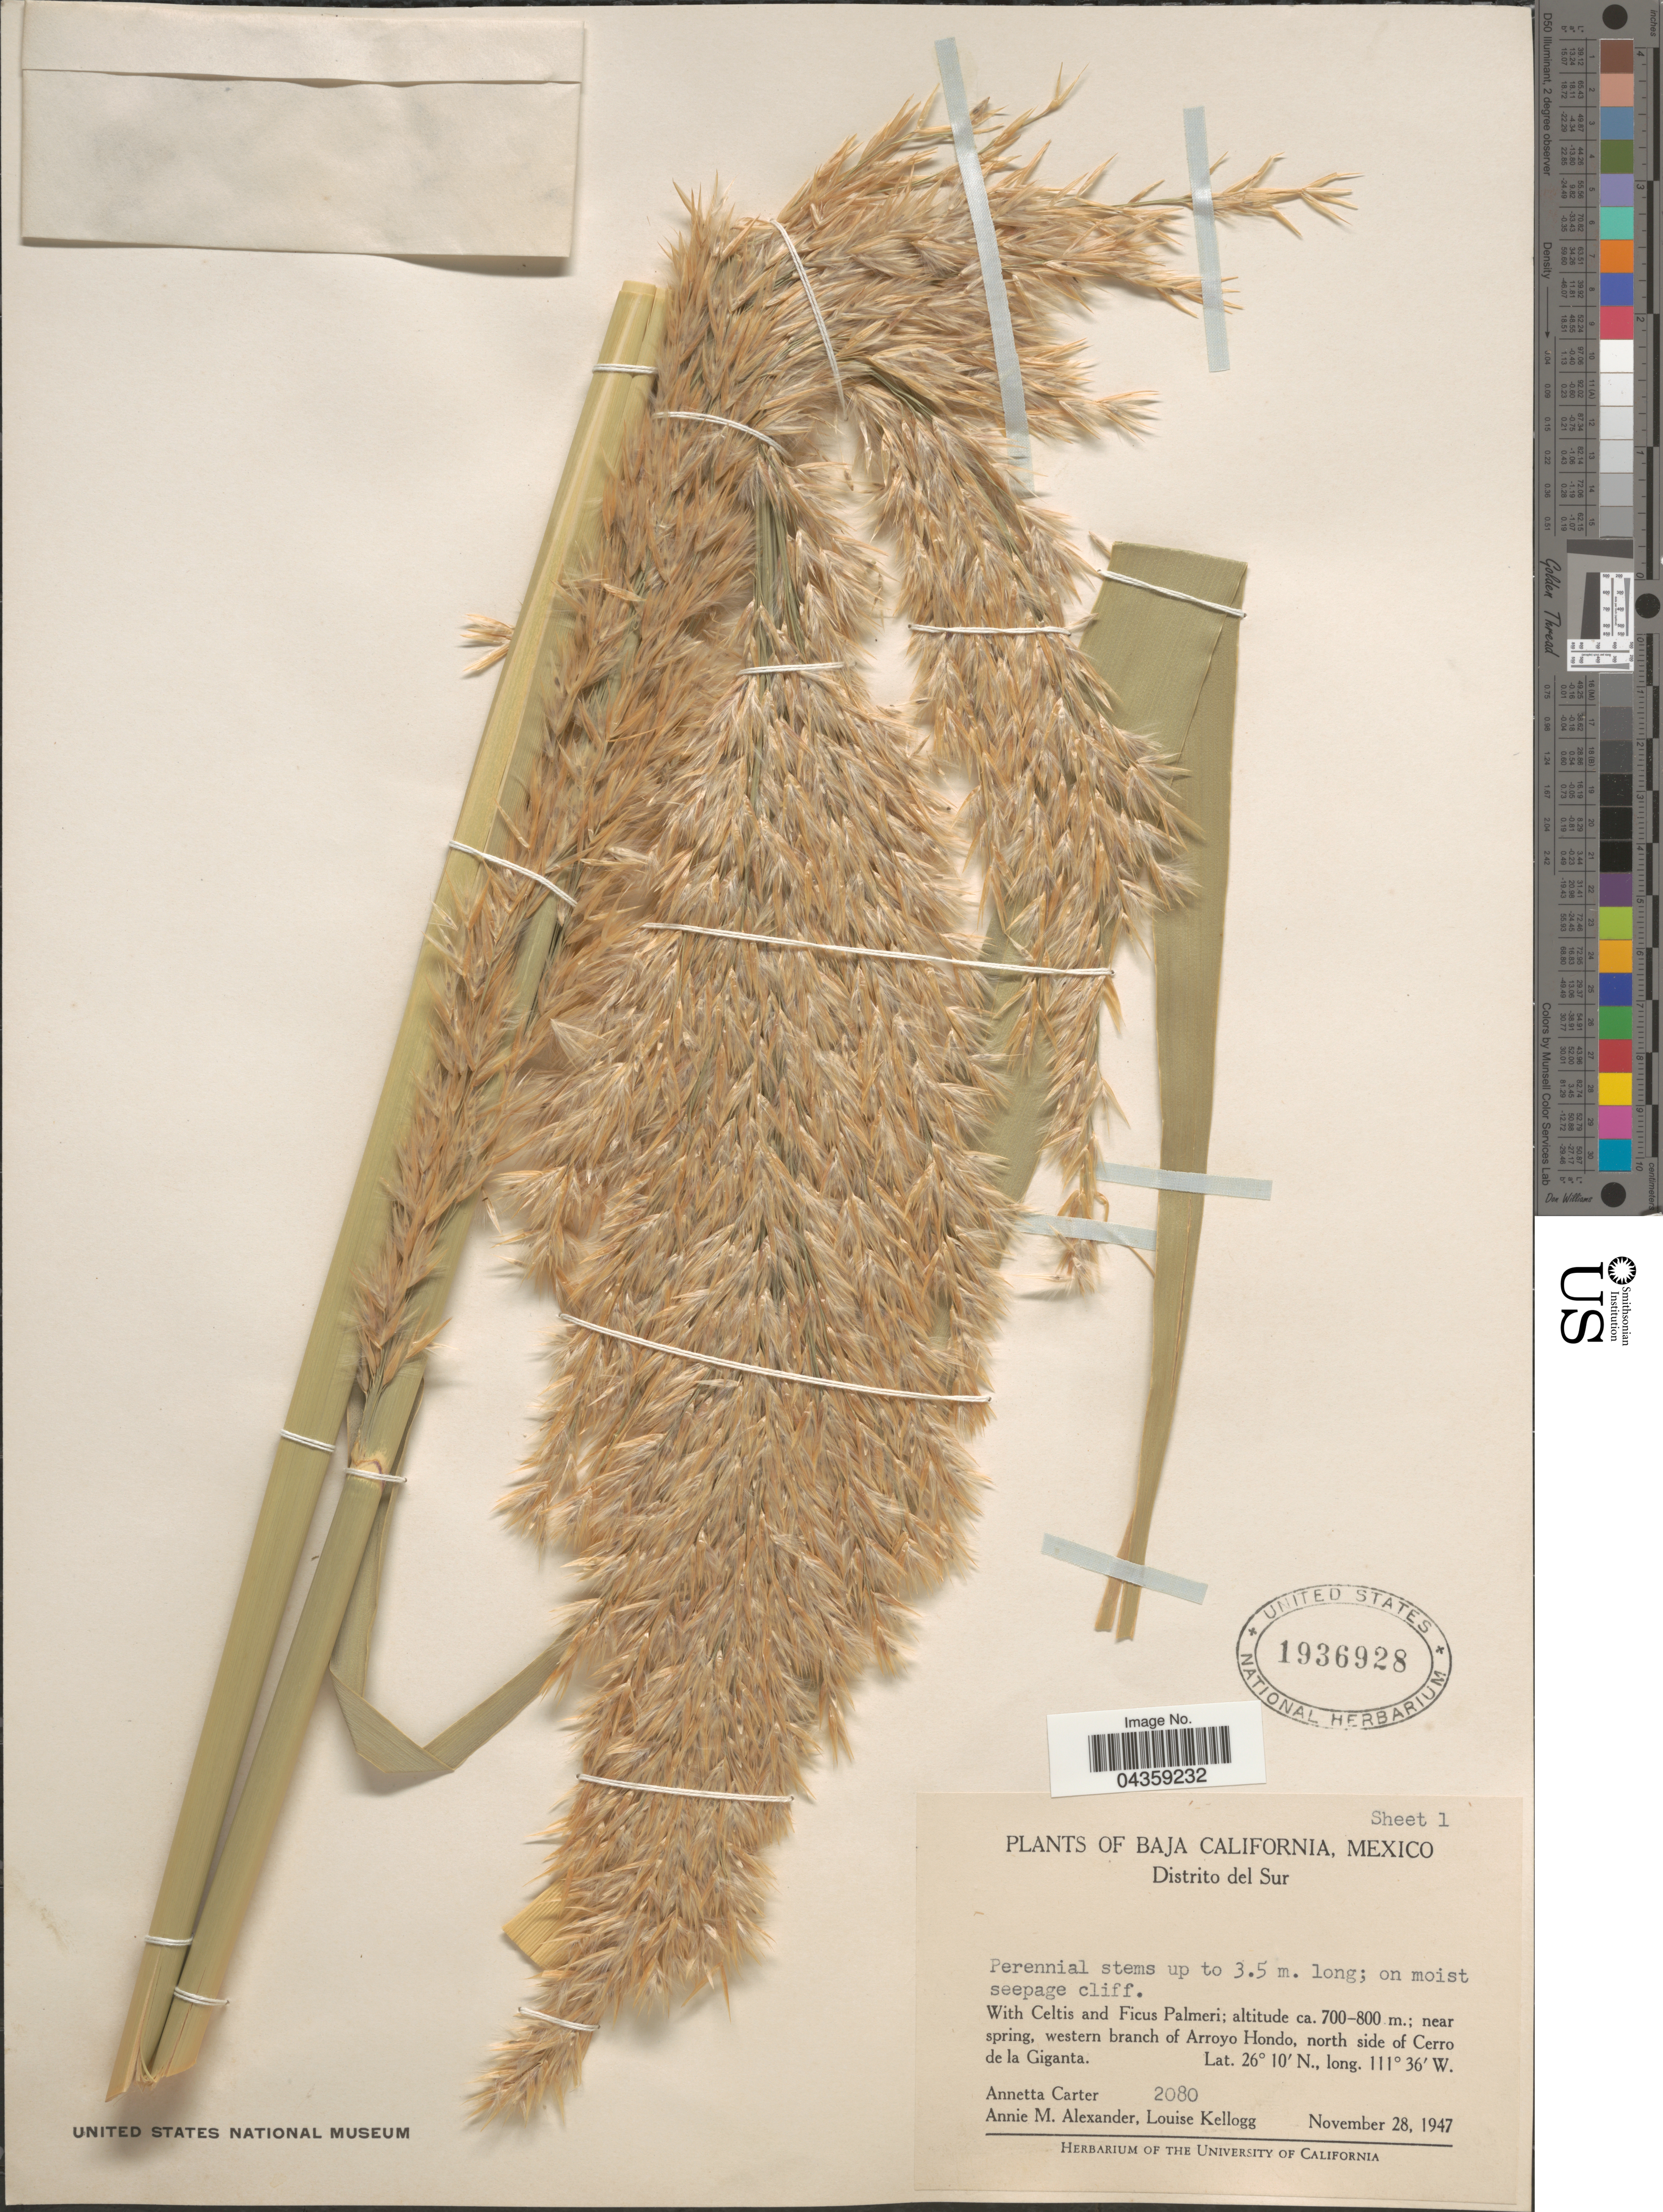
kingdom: Plantae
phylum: Tracheophyta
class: Liliopsida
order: Poales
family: Poaceae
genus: Arundo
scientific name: Arundo donax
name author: L.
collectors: A. Carter, A. M. Alexander & L. Kellogg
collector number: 2080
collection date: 1947-11-28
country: Mexico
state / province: Baja California Sur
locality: Distrito del Sur. Near spring, western branch of Arroyo Hondo, north side of Cerro de la Giganta.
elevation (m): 700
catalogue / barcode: US 1936928